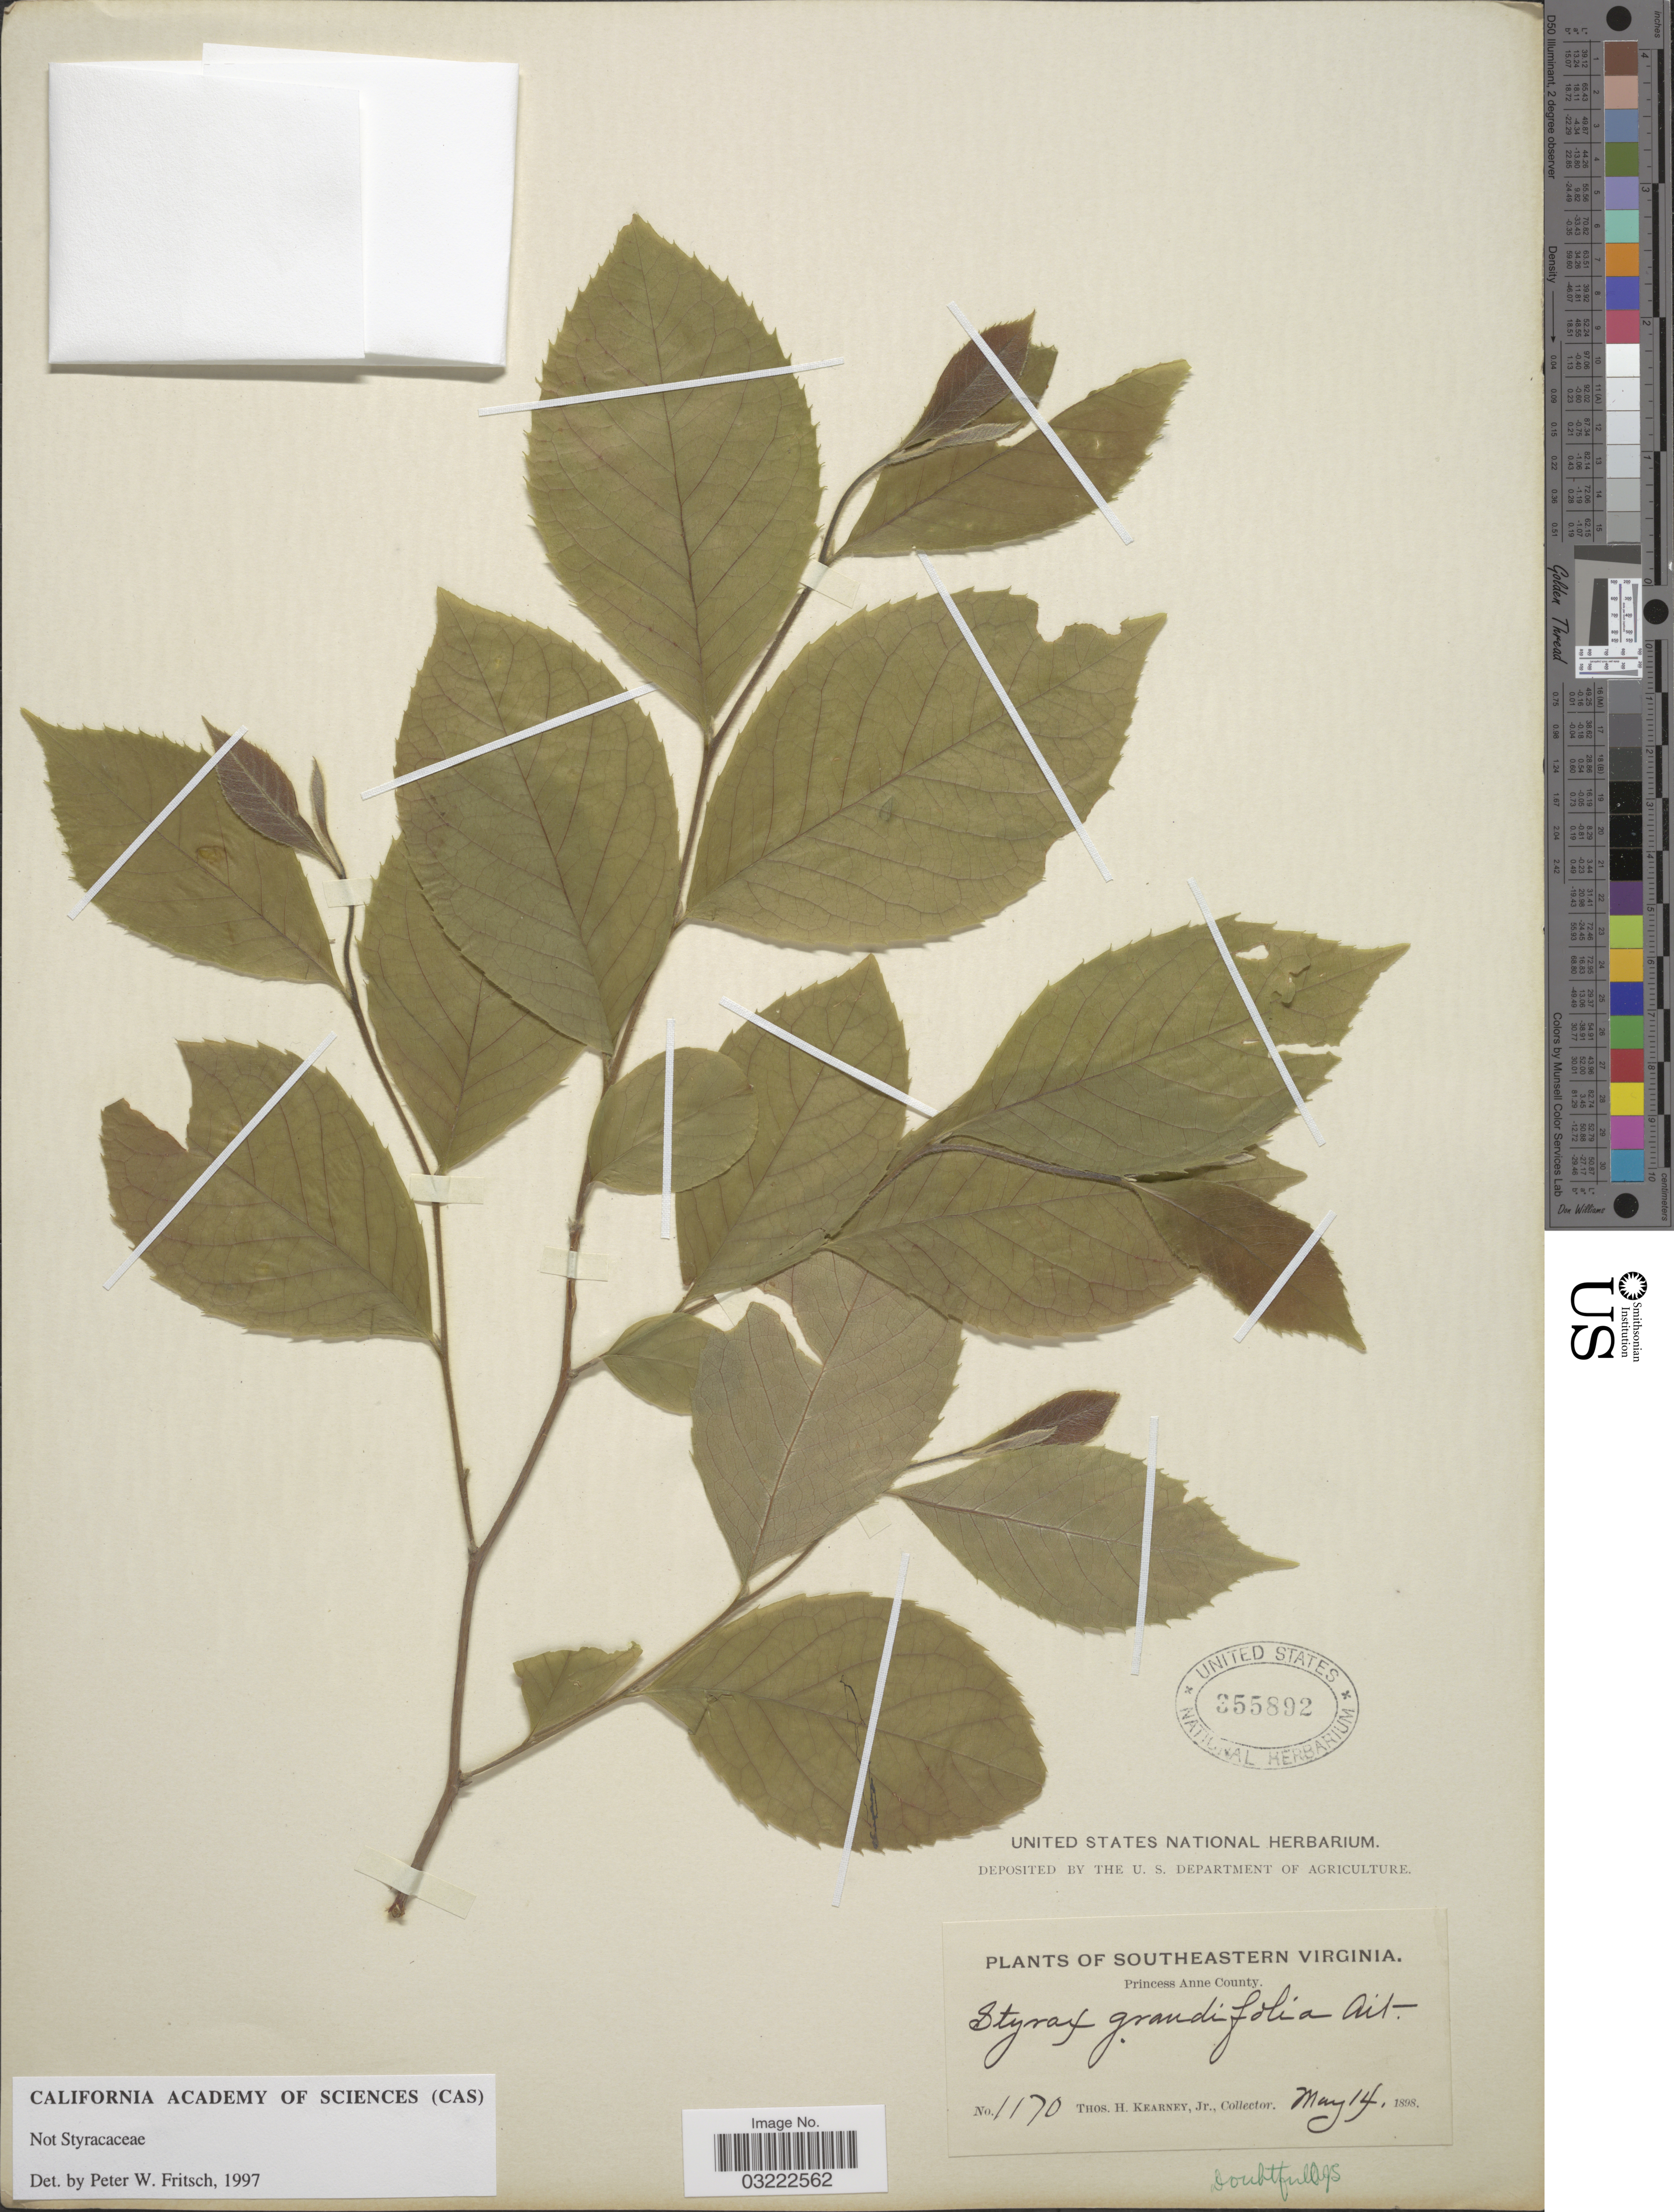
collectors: T. H. Kearney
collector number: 1170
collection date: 1898-05-14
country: United States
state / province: Virginia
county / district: City of Virginia Beach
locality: Southeastern Virginia, Princess Anne (=historic county name) County.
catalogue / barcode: US 355892